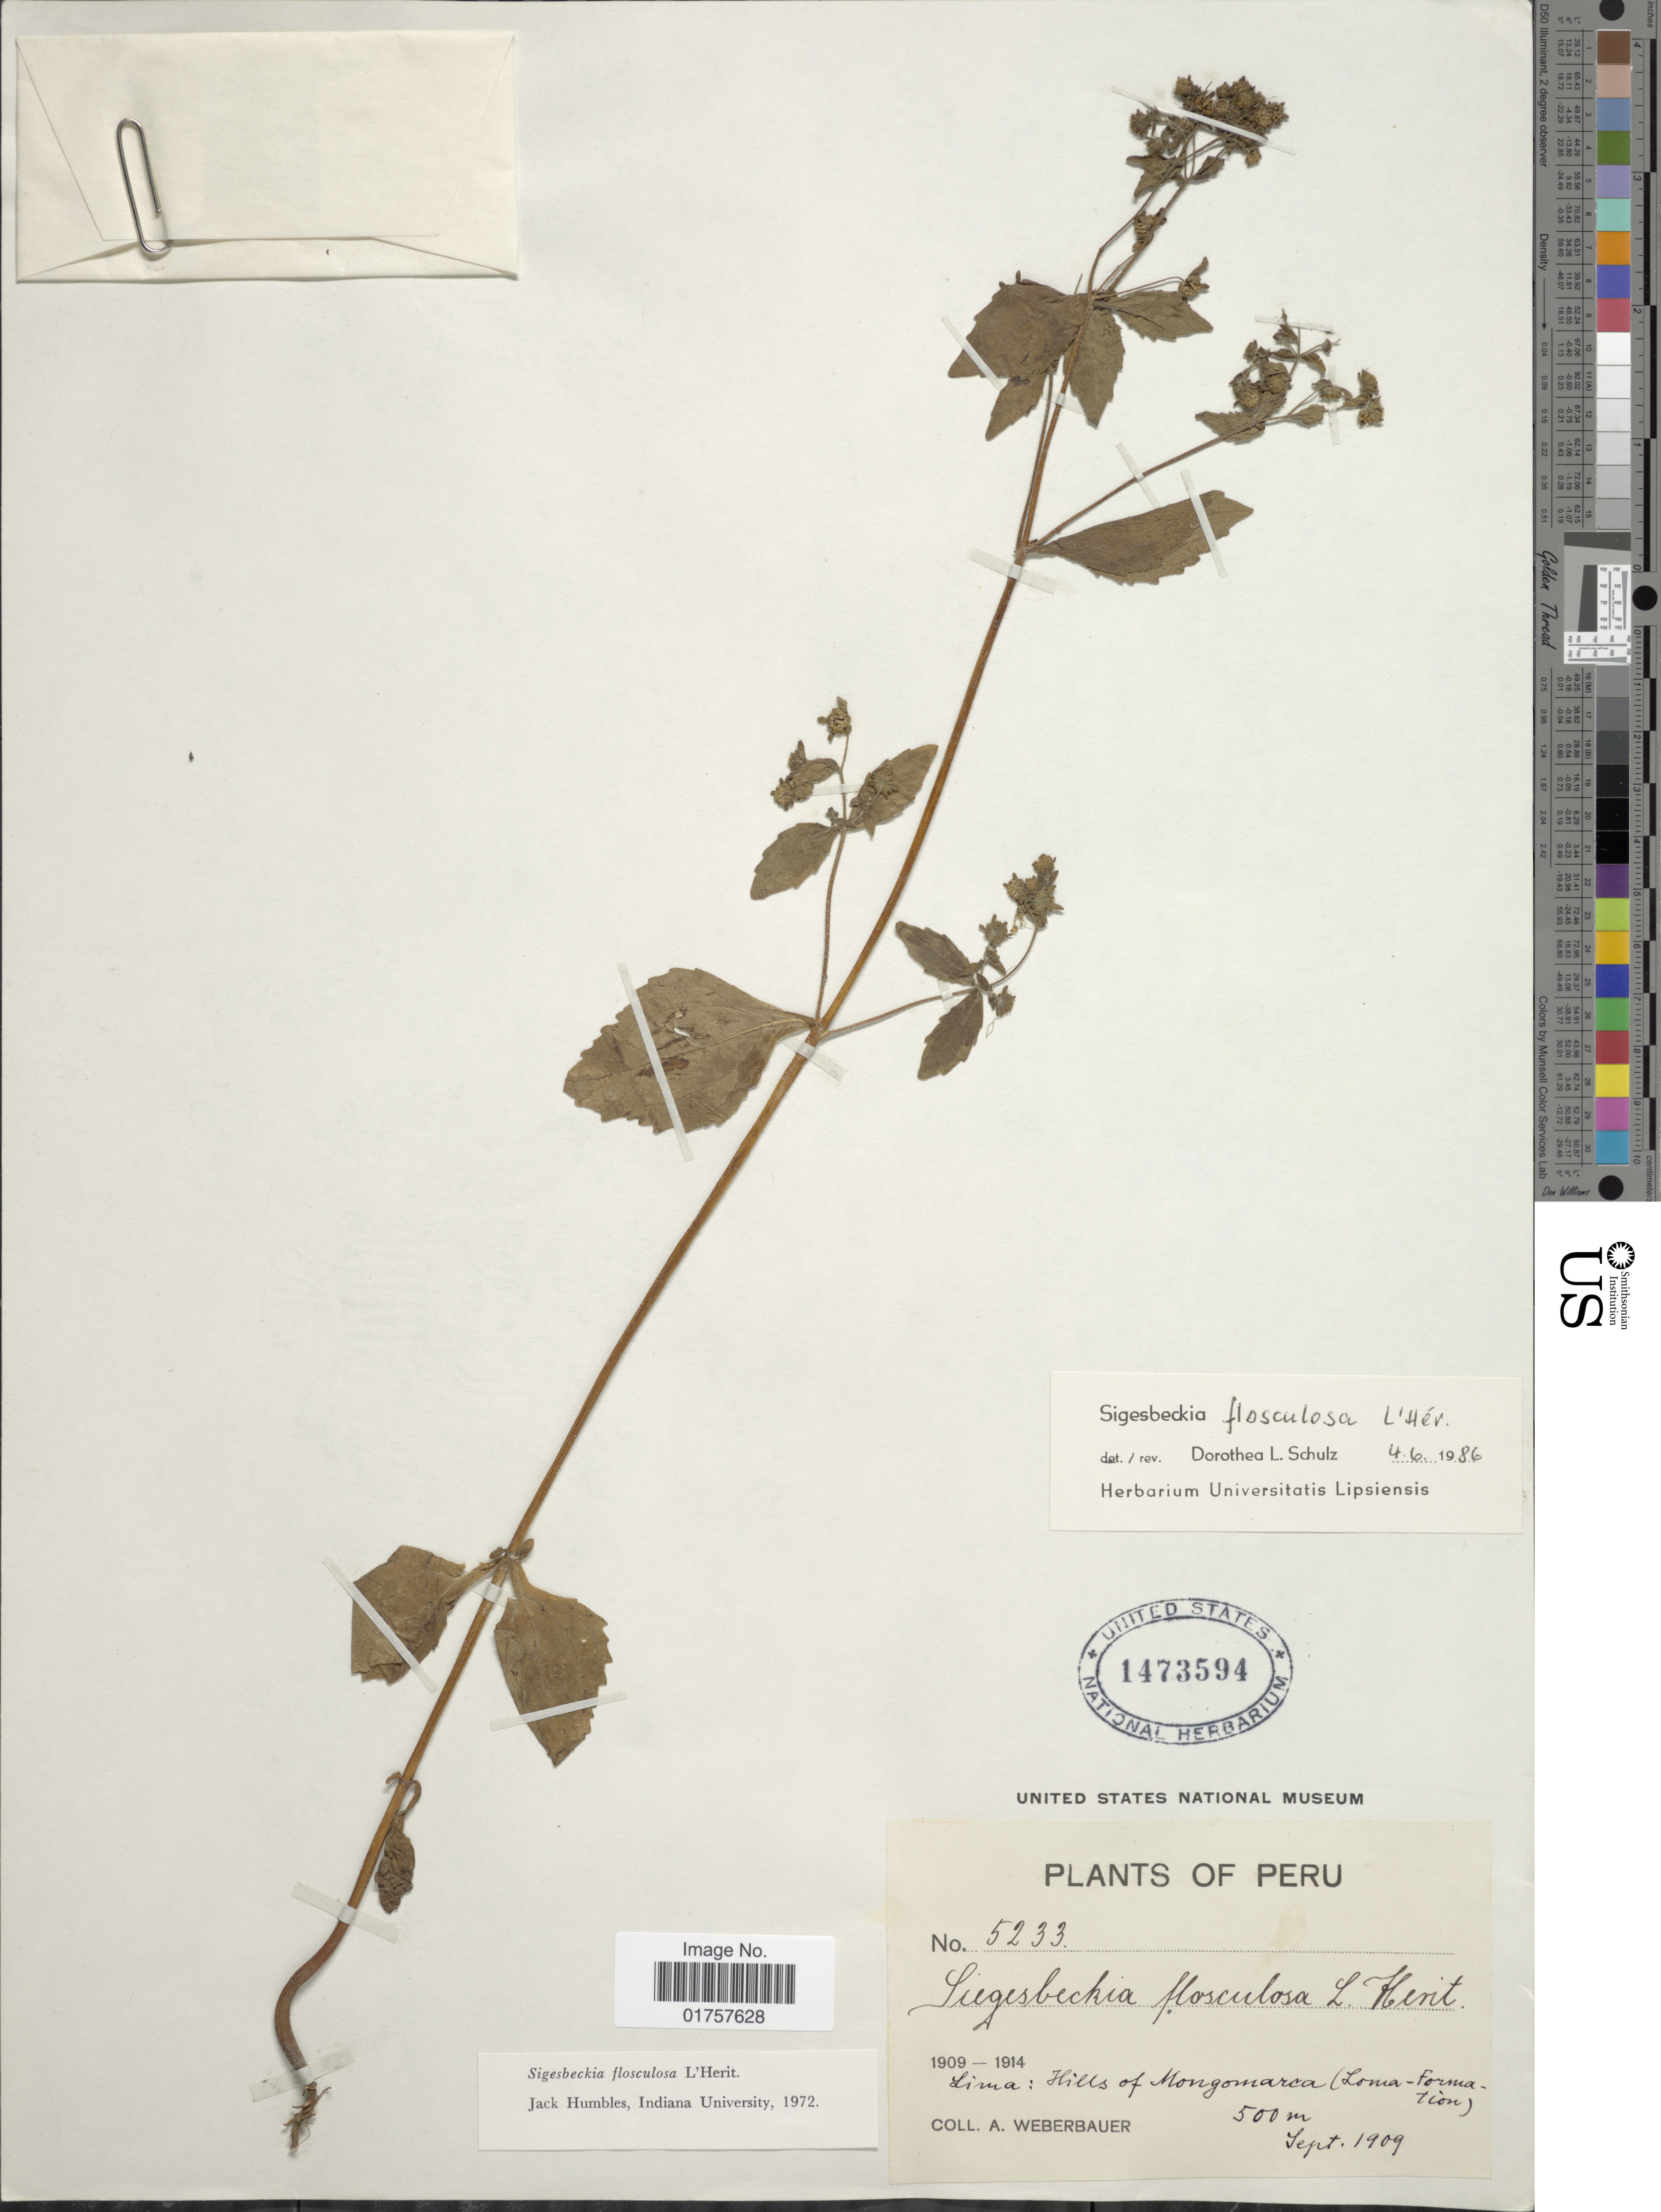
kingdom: Plantae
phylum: Tracheophyta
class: Magnoliopsida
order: Asterales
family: Asteraceae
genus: Sigesbeckia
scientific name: Sigesbeckia flosculosa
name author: L'Hér.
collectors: A. Weberbauer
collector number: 5233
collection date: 1909-09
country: Peru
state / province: Lima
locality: Hills of Mongomarca (Loma-Formation)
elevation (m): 500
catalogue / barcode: US 1473594